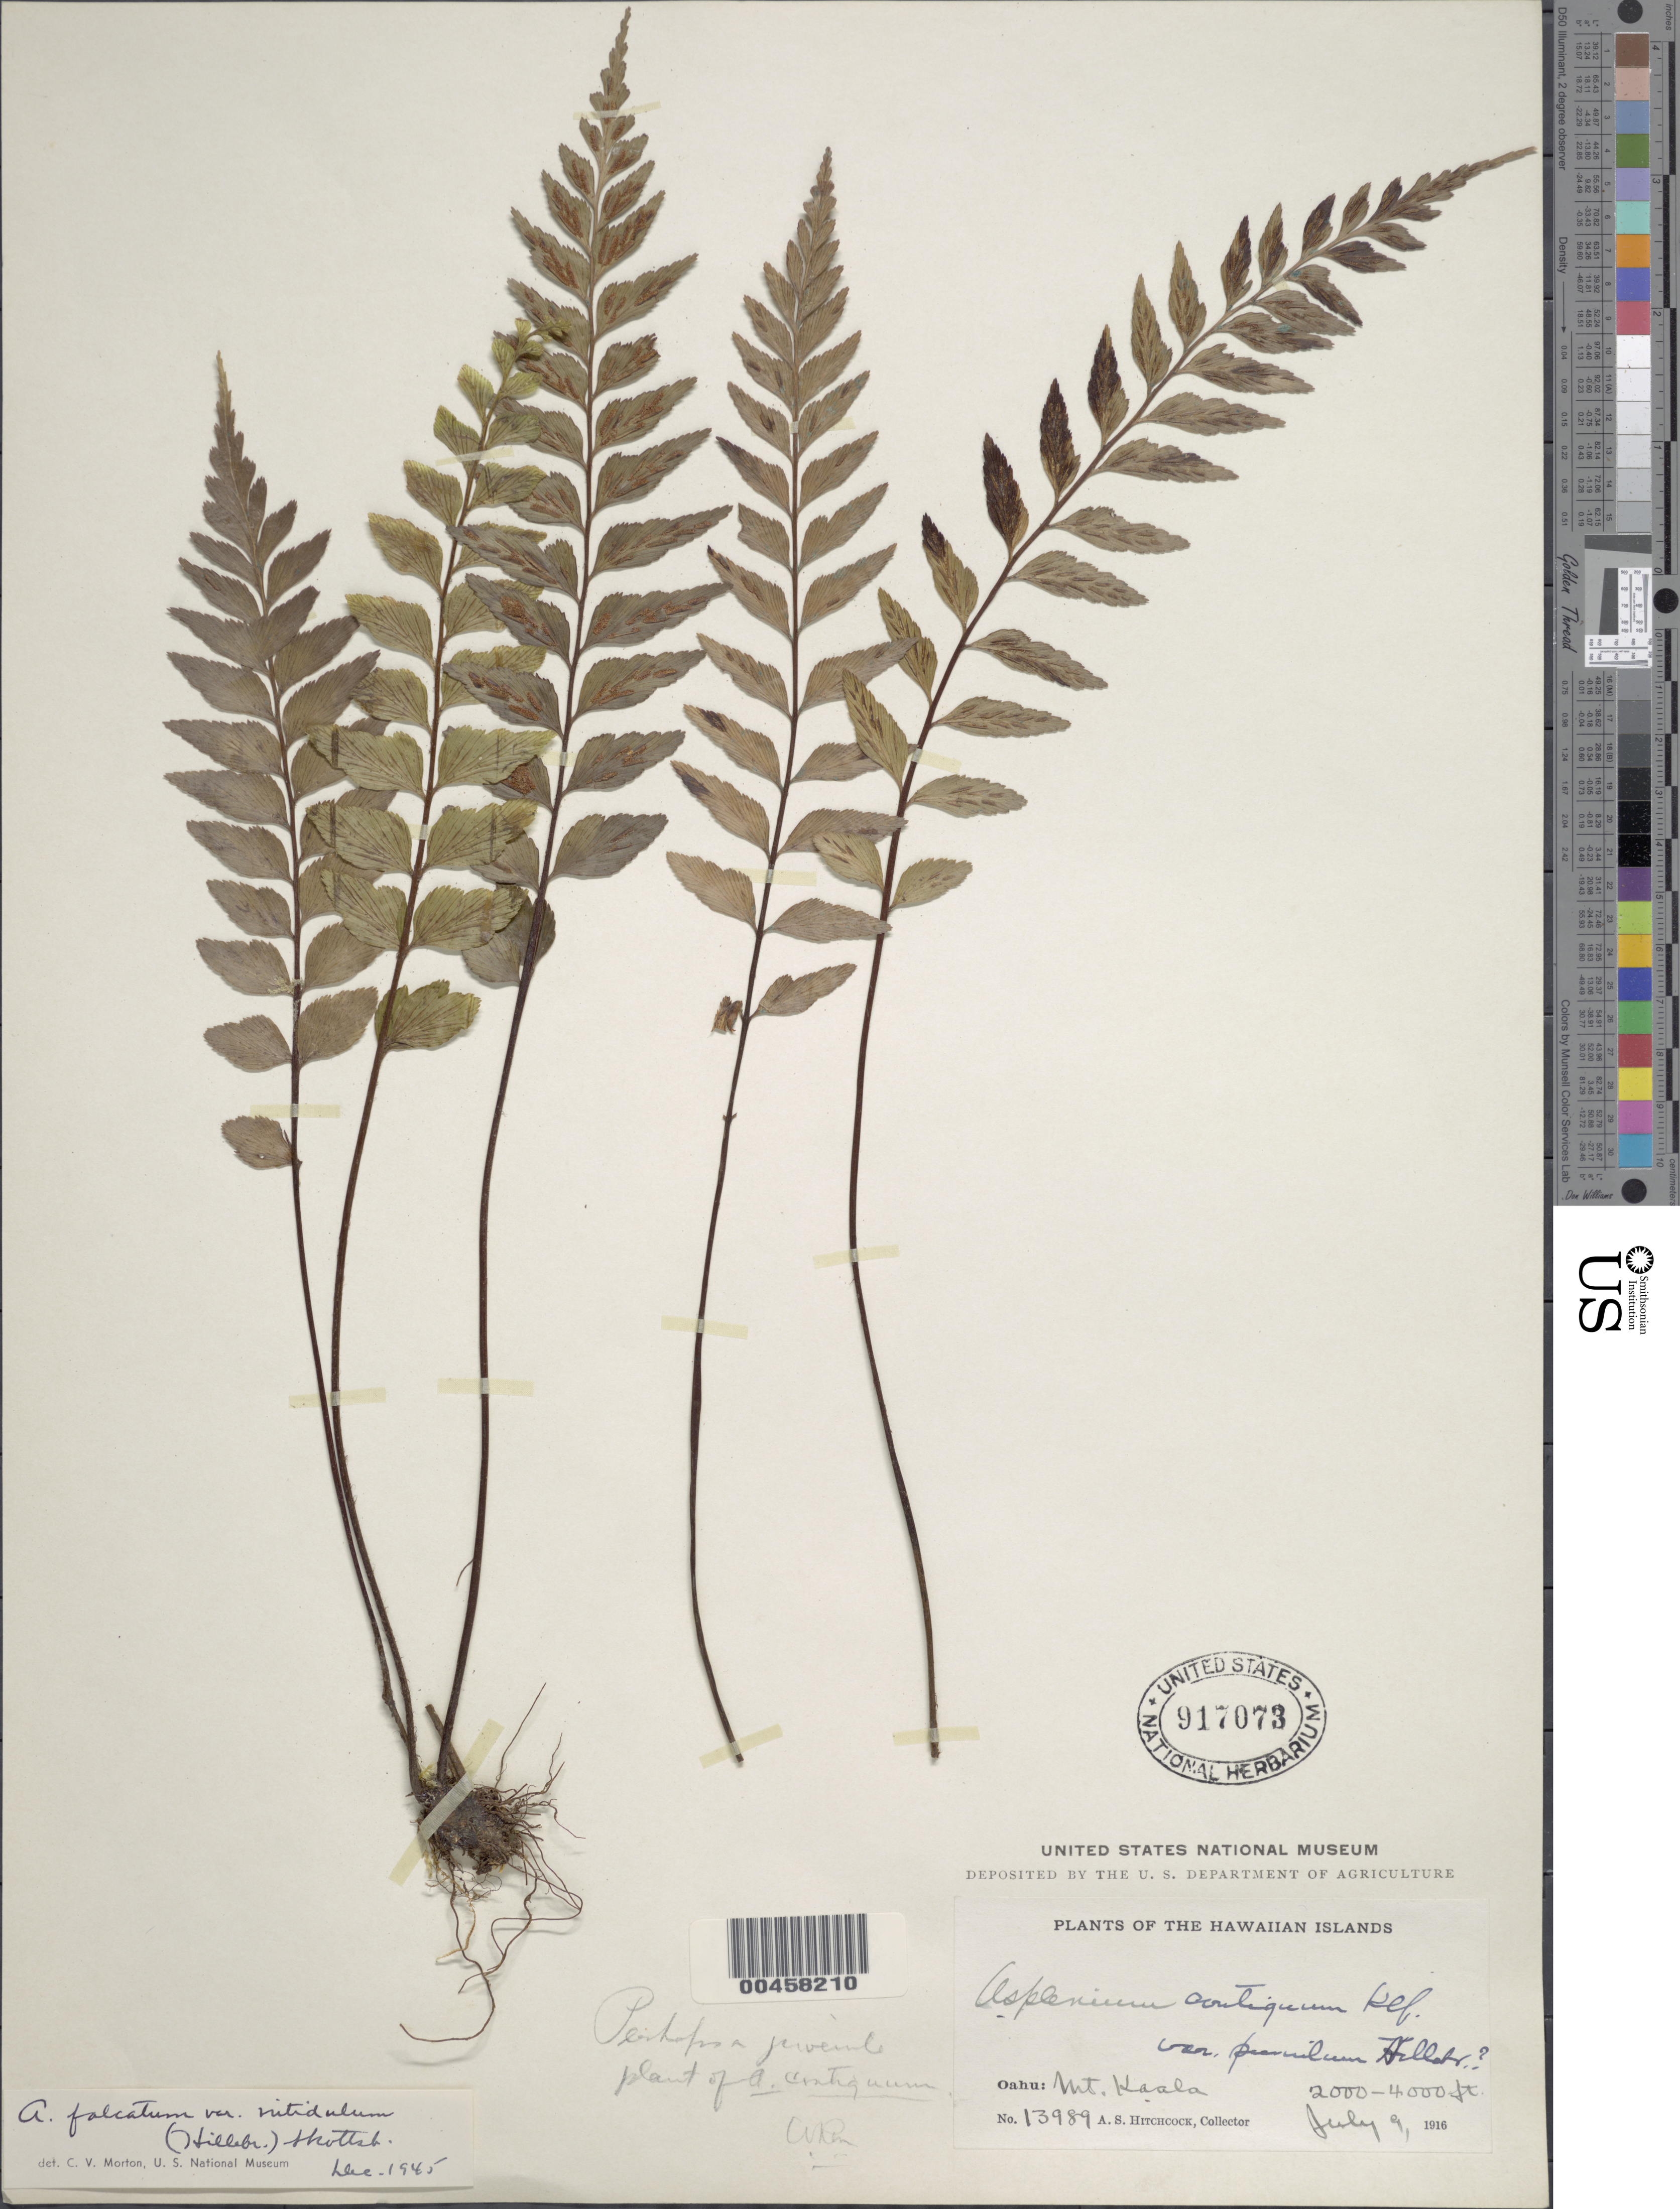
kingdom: Plantae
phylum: Tracheophyta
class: Polypodiopsida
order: Polypodiales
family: Aspleniaceae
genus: Asplenium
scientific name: Asplenium polyodon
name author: G. Forst.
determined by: Wagner, W. L., (BOT), Smithsonian Institution - National Museum of Natural History (UNITED STATES)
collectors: A. S. Hitchcock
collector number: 13989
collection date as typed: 9 Jul 1916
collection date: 1916-07-09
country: United States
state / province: Hawaii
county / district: Honolulu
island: Oahu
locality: Mt. Kaala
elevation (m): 610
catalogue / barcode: US 917073